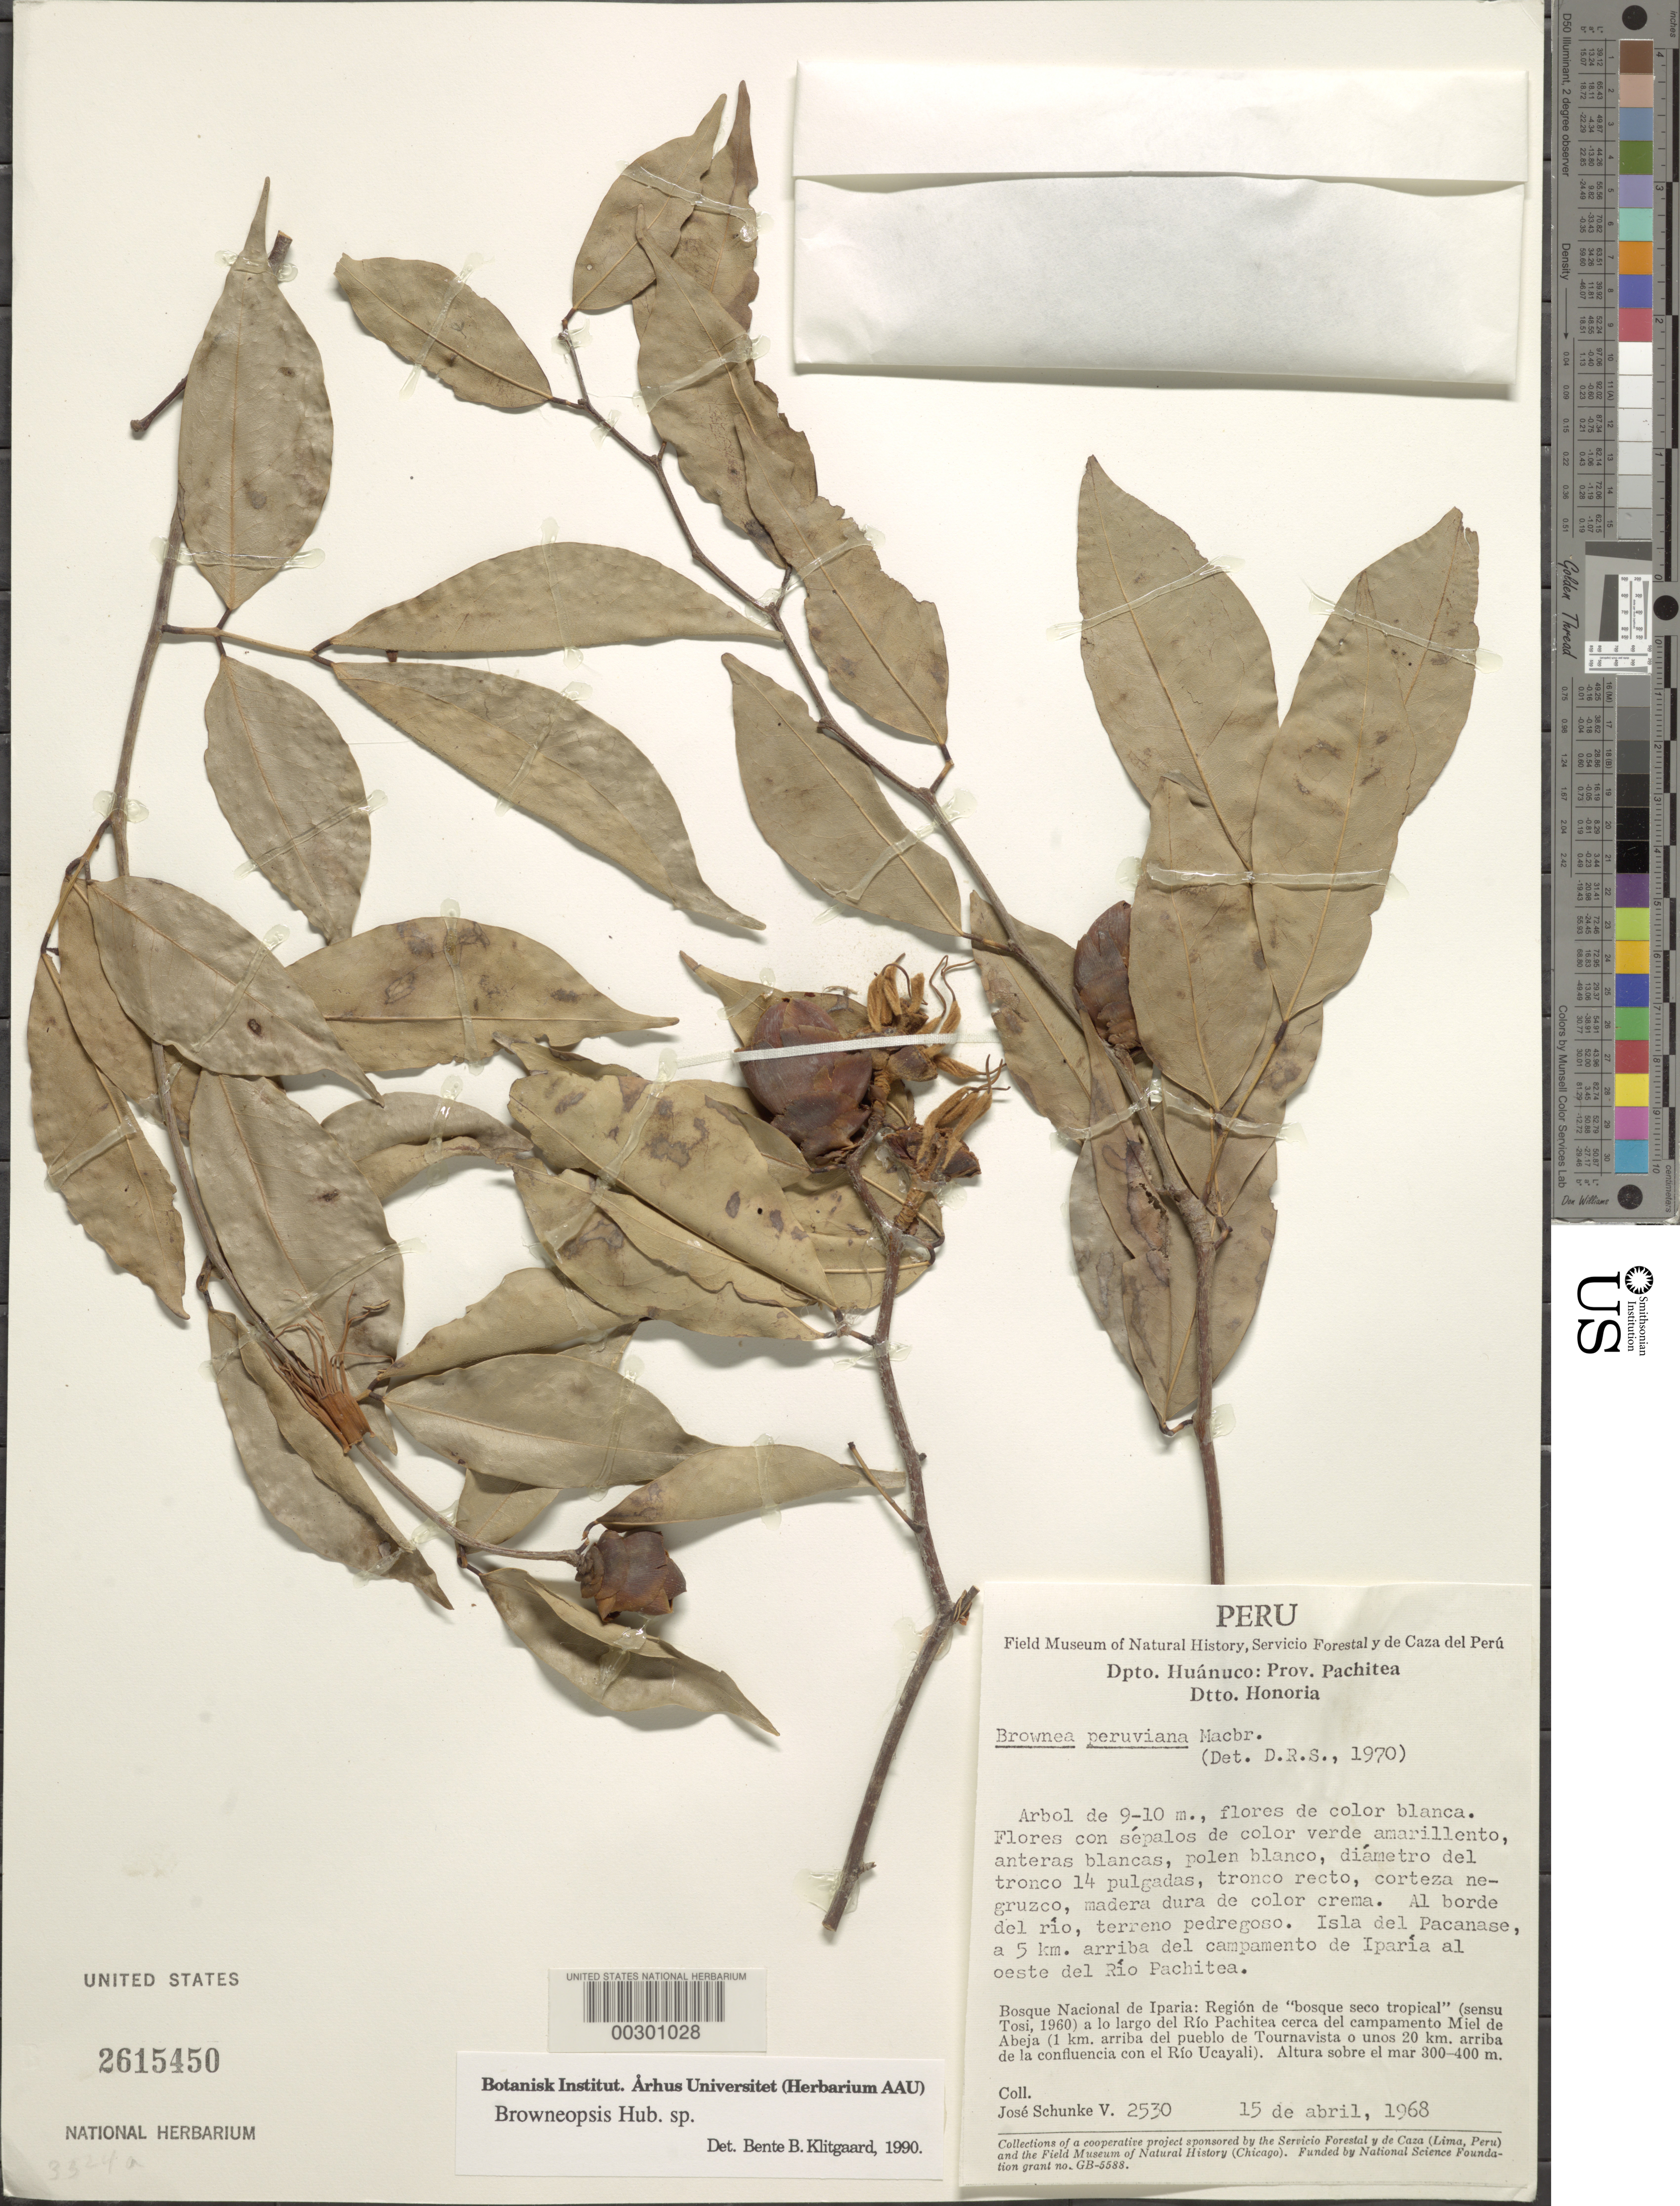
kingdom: Plantae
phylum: Tracheophyta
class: Magnoliopsida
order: Fabales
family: Fabaceae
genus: Browneopsis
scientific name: Browneopsis sp.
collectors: J. Schunke Vigo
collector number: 2530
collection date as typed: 15 Apr 1968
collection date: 1968-04-15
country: Peru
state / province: Huánuco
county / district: Pachitea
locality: Honoia, bosque nacional de iparia, along the rio pachitea near the camp miel de abeja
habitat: Secondary tropical forest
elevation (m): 300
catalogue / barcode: US 2615450